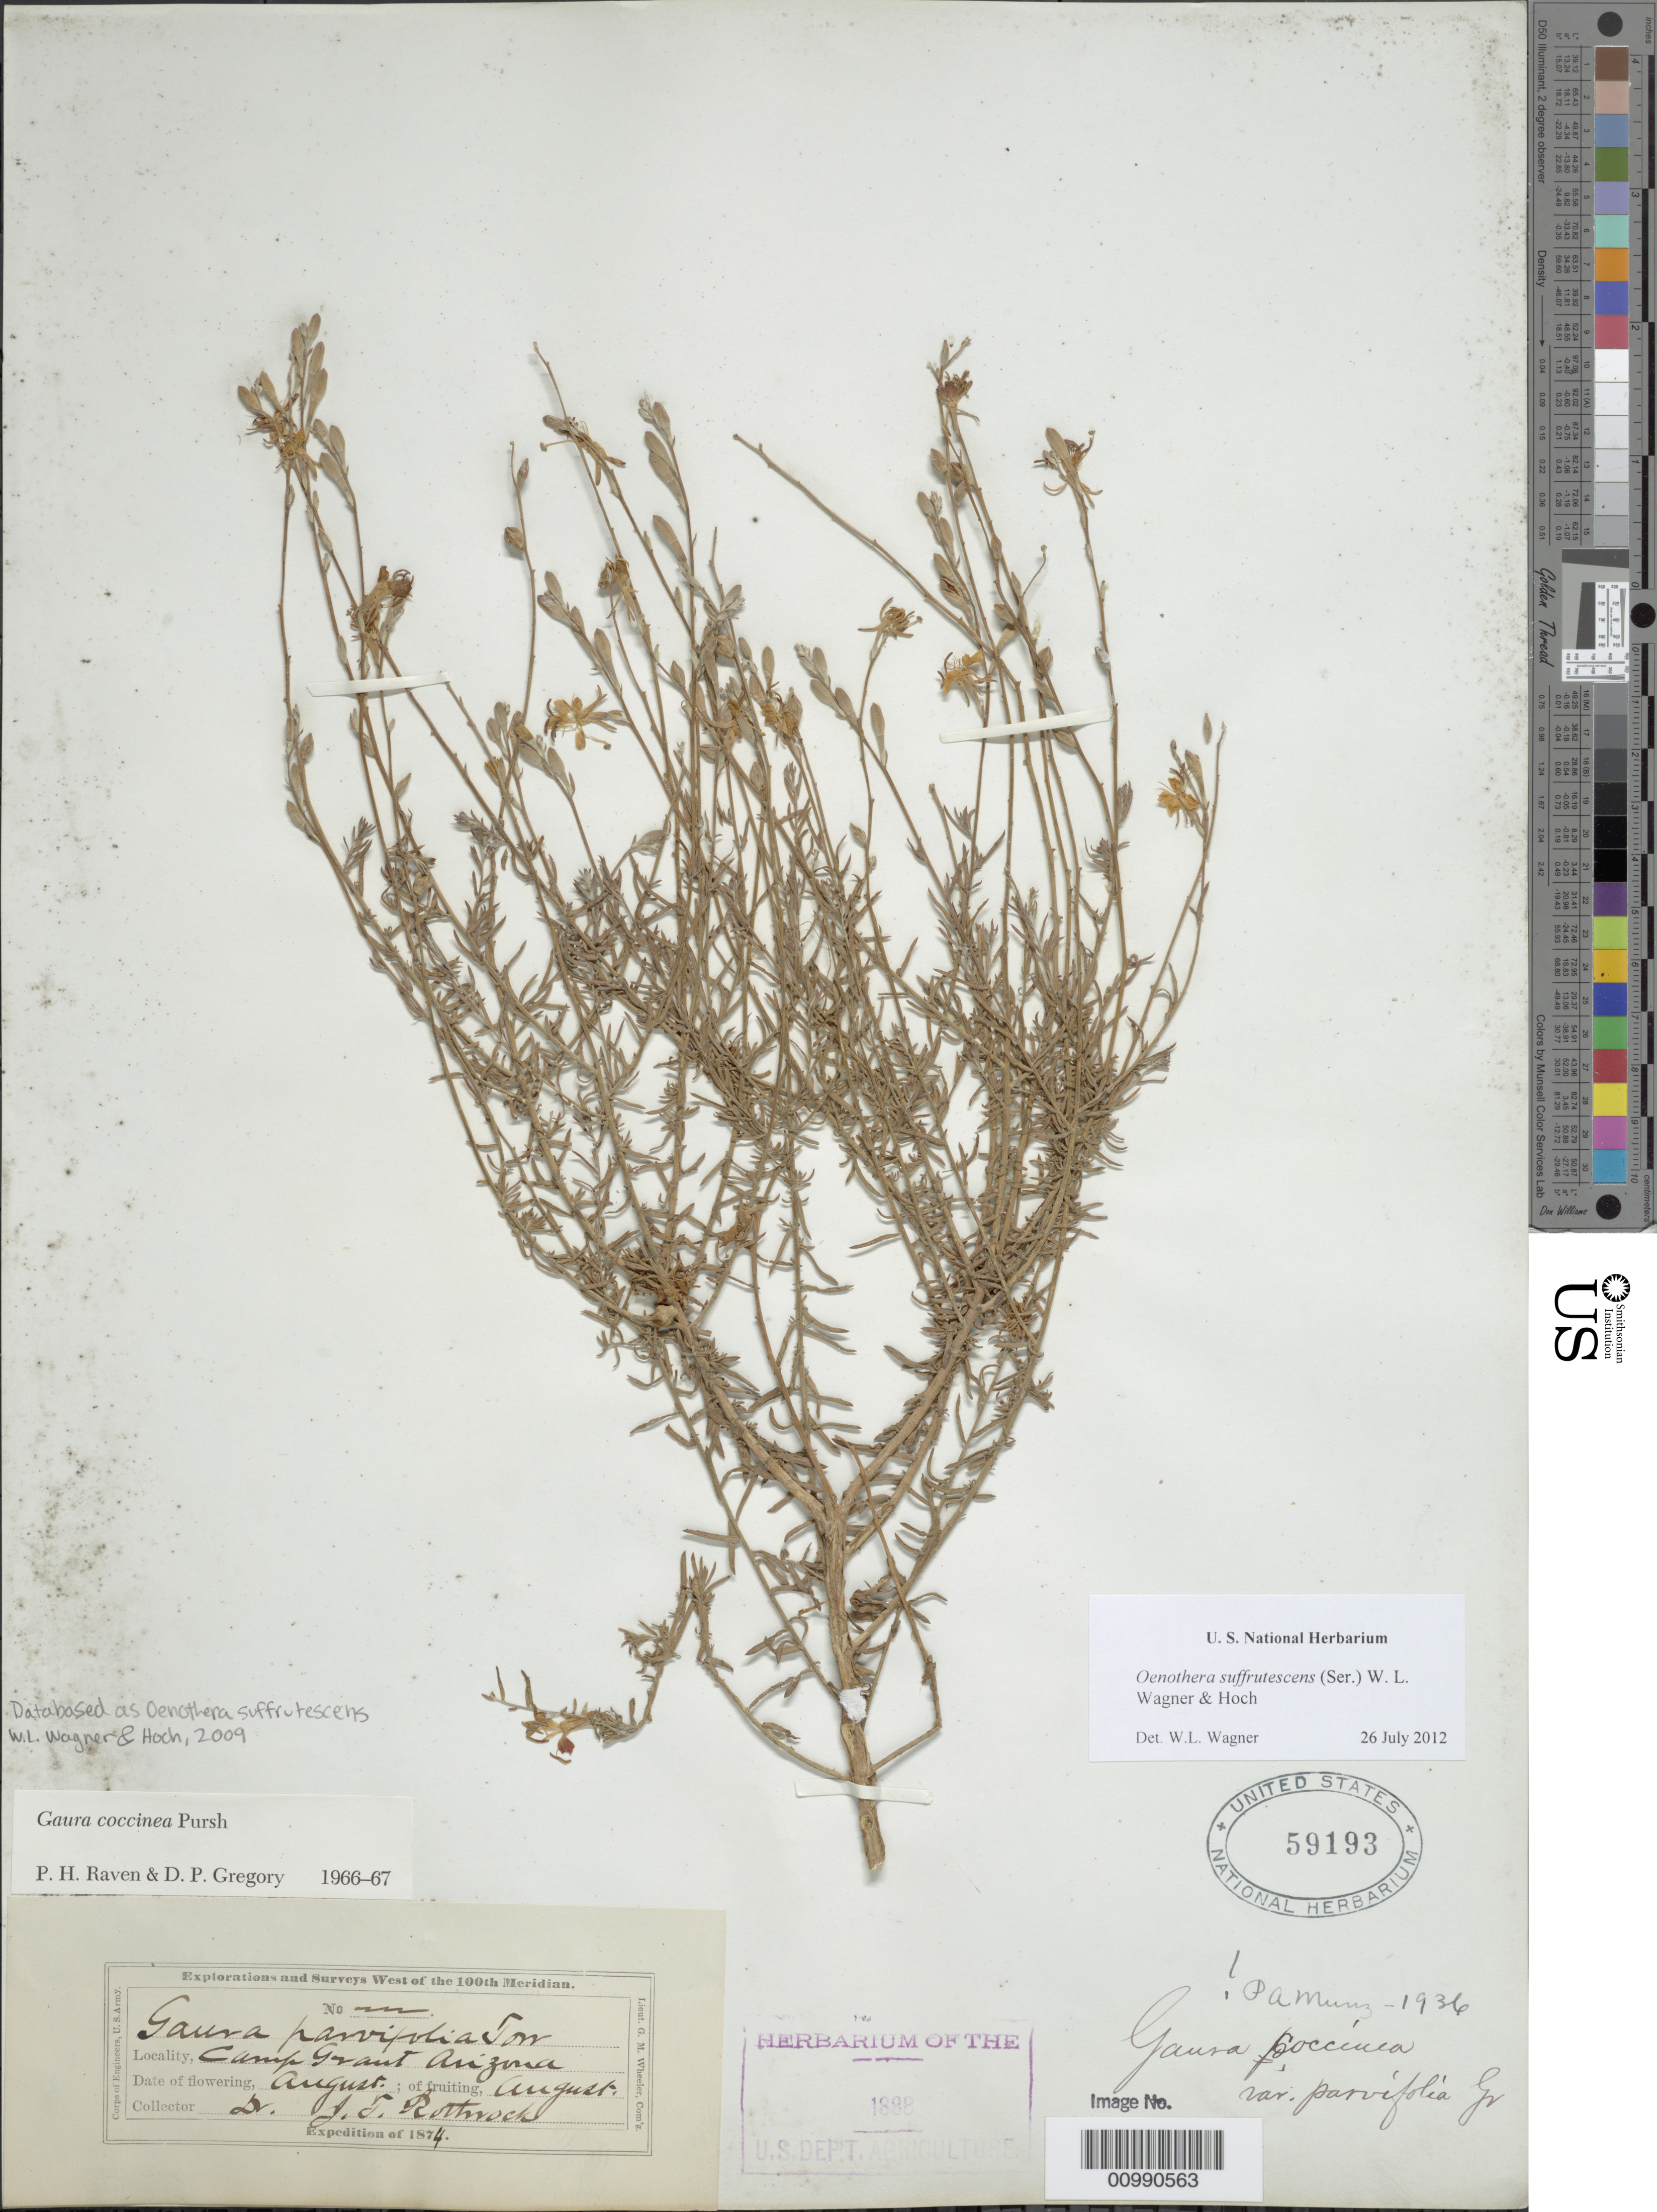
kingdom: Plantae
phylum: Tracheophyta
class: Magnoliopsida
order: Myrtales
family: Onagraceae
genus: Oenothera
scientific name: Oenothera suffrutescens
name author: (Ser.) W.L. Wagner & Hoch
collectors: J. T. Rothrock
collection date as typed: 1874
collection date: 1874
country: United States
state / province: Arizona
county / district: Graham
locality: Camp Grant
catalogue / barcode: US 59193